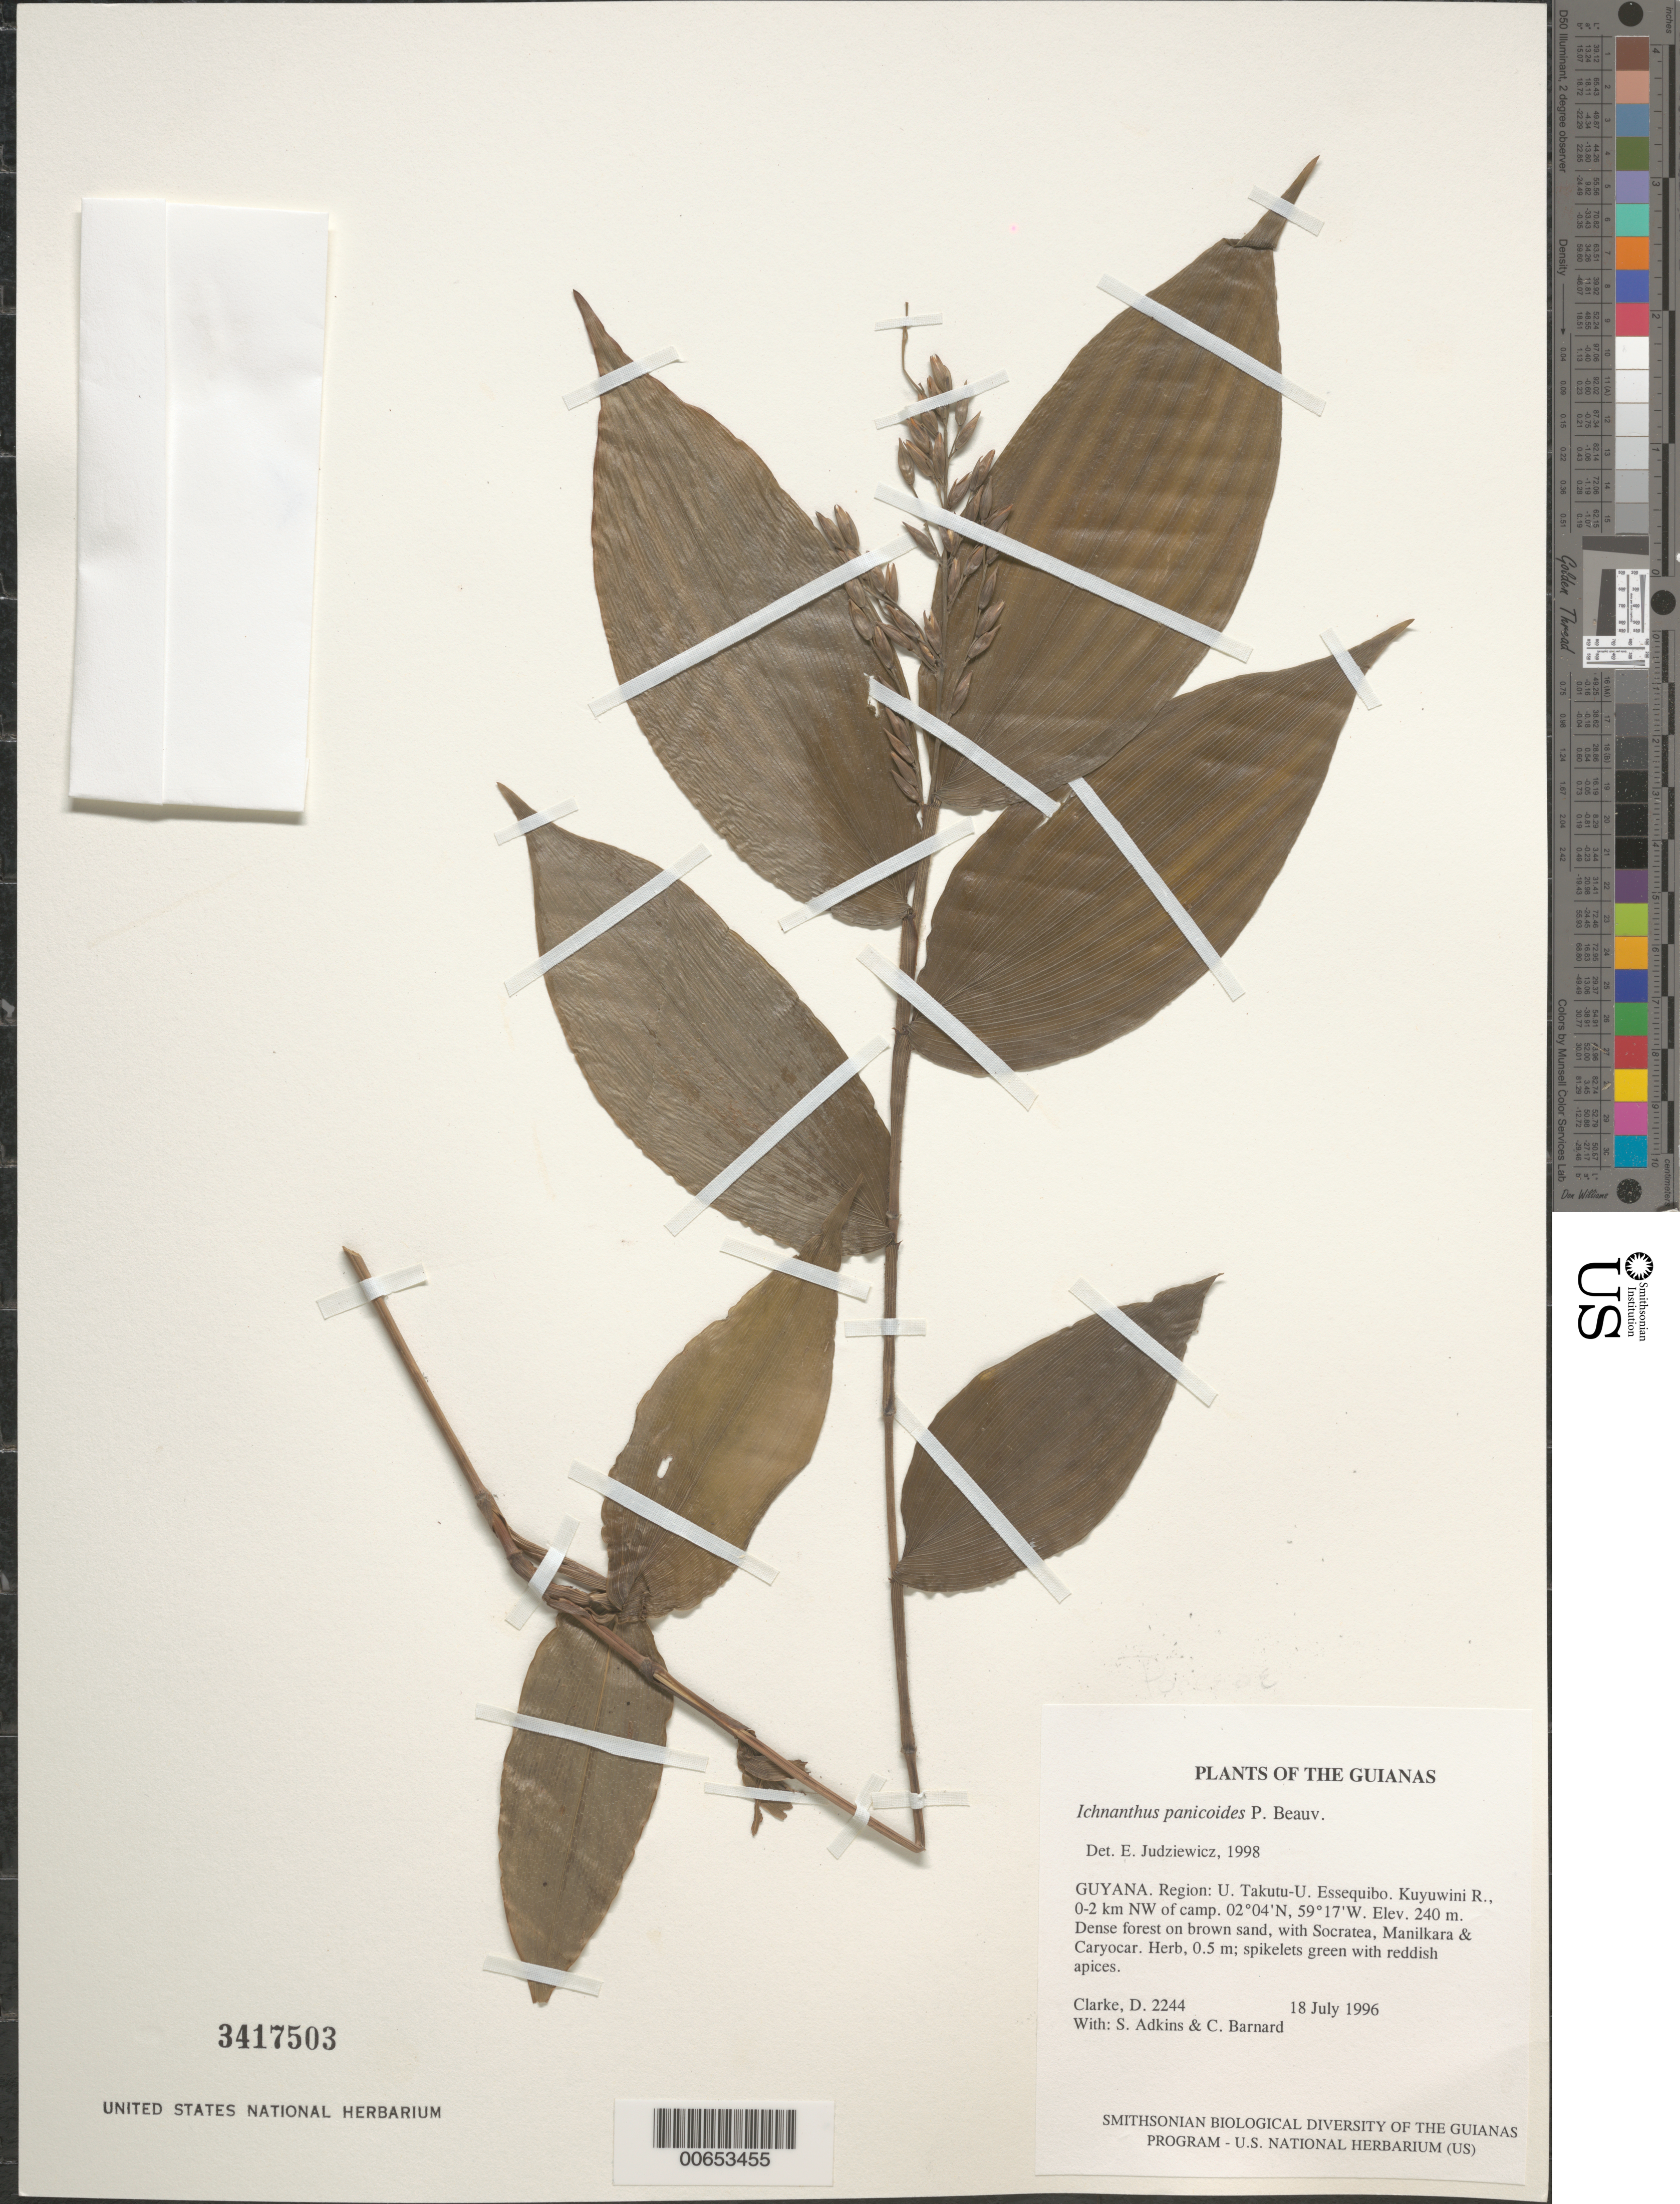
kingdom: Plantae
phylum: Tracheophyta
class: Liliopsida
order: Poales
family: Poaceae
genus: Ichnanthus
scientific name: Ichnanthus panicoides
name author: P. Beauv.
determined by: Judziewicz, E. J.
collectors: H. D. Clarke, S. Adkins & C. Bernard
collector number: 2244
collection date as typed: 18 July 1996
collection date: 1996-07-18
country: Guyana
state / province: U. Takutu-U. Essequibo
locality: Kuyuwini R., 0-2 km NW of camp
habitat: Dense forest on brown sand, with Socratea, Manilkara & Caryocar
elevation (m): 240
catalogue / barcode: US 3417503